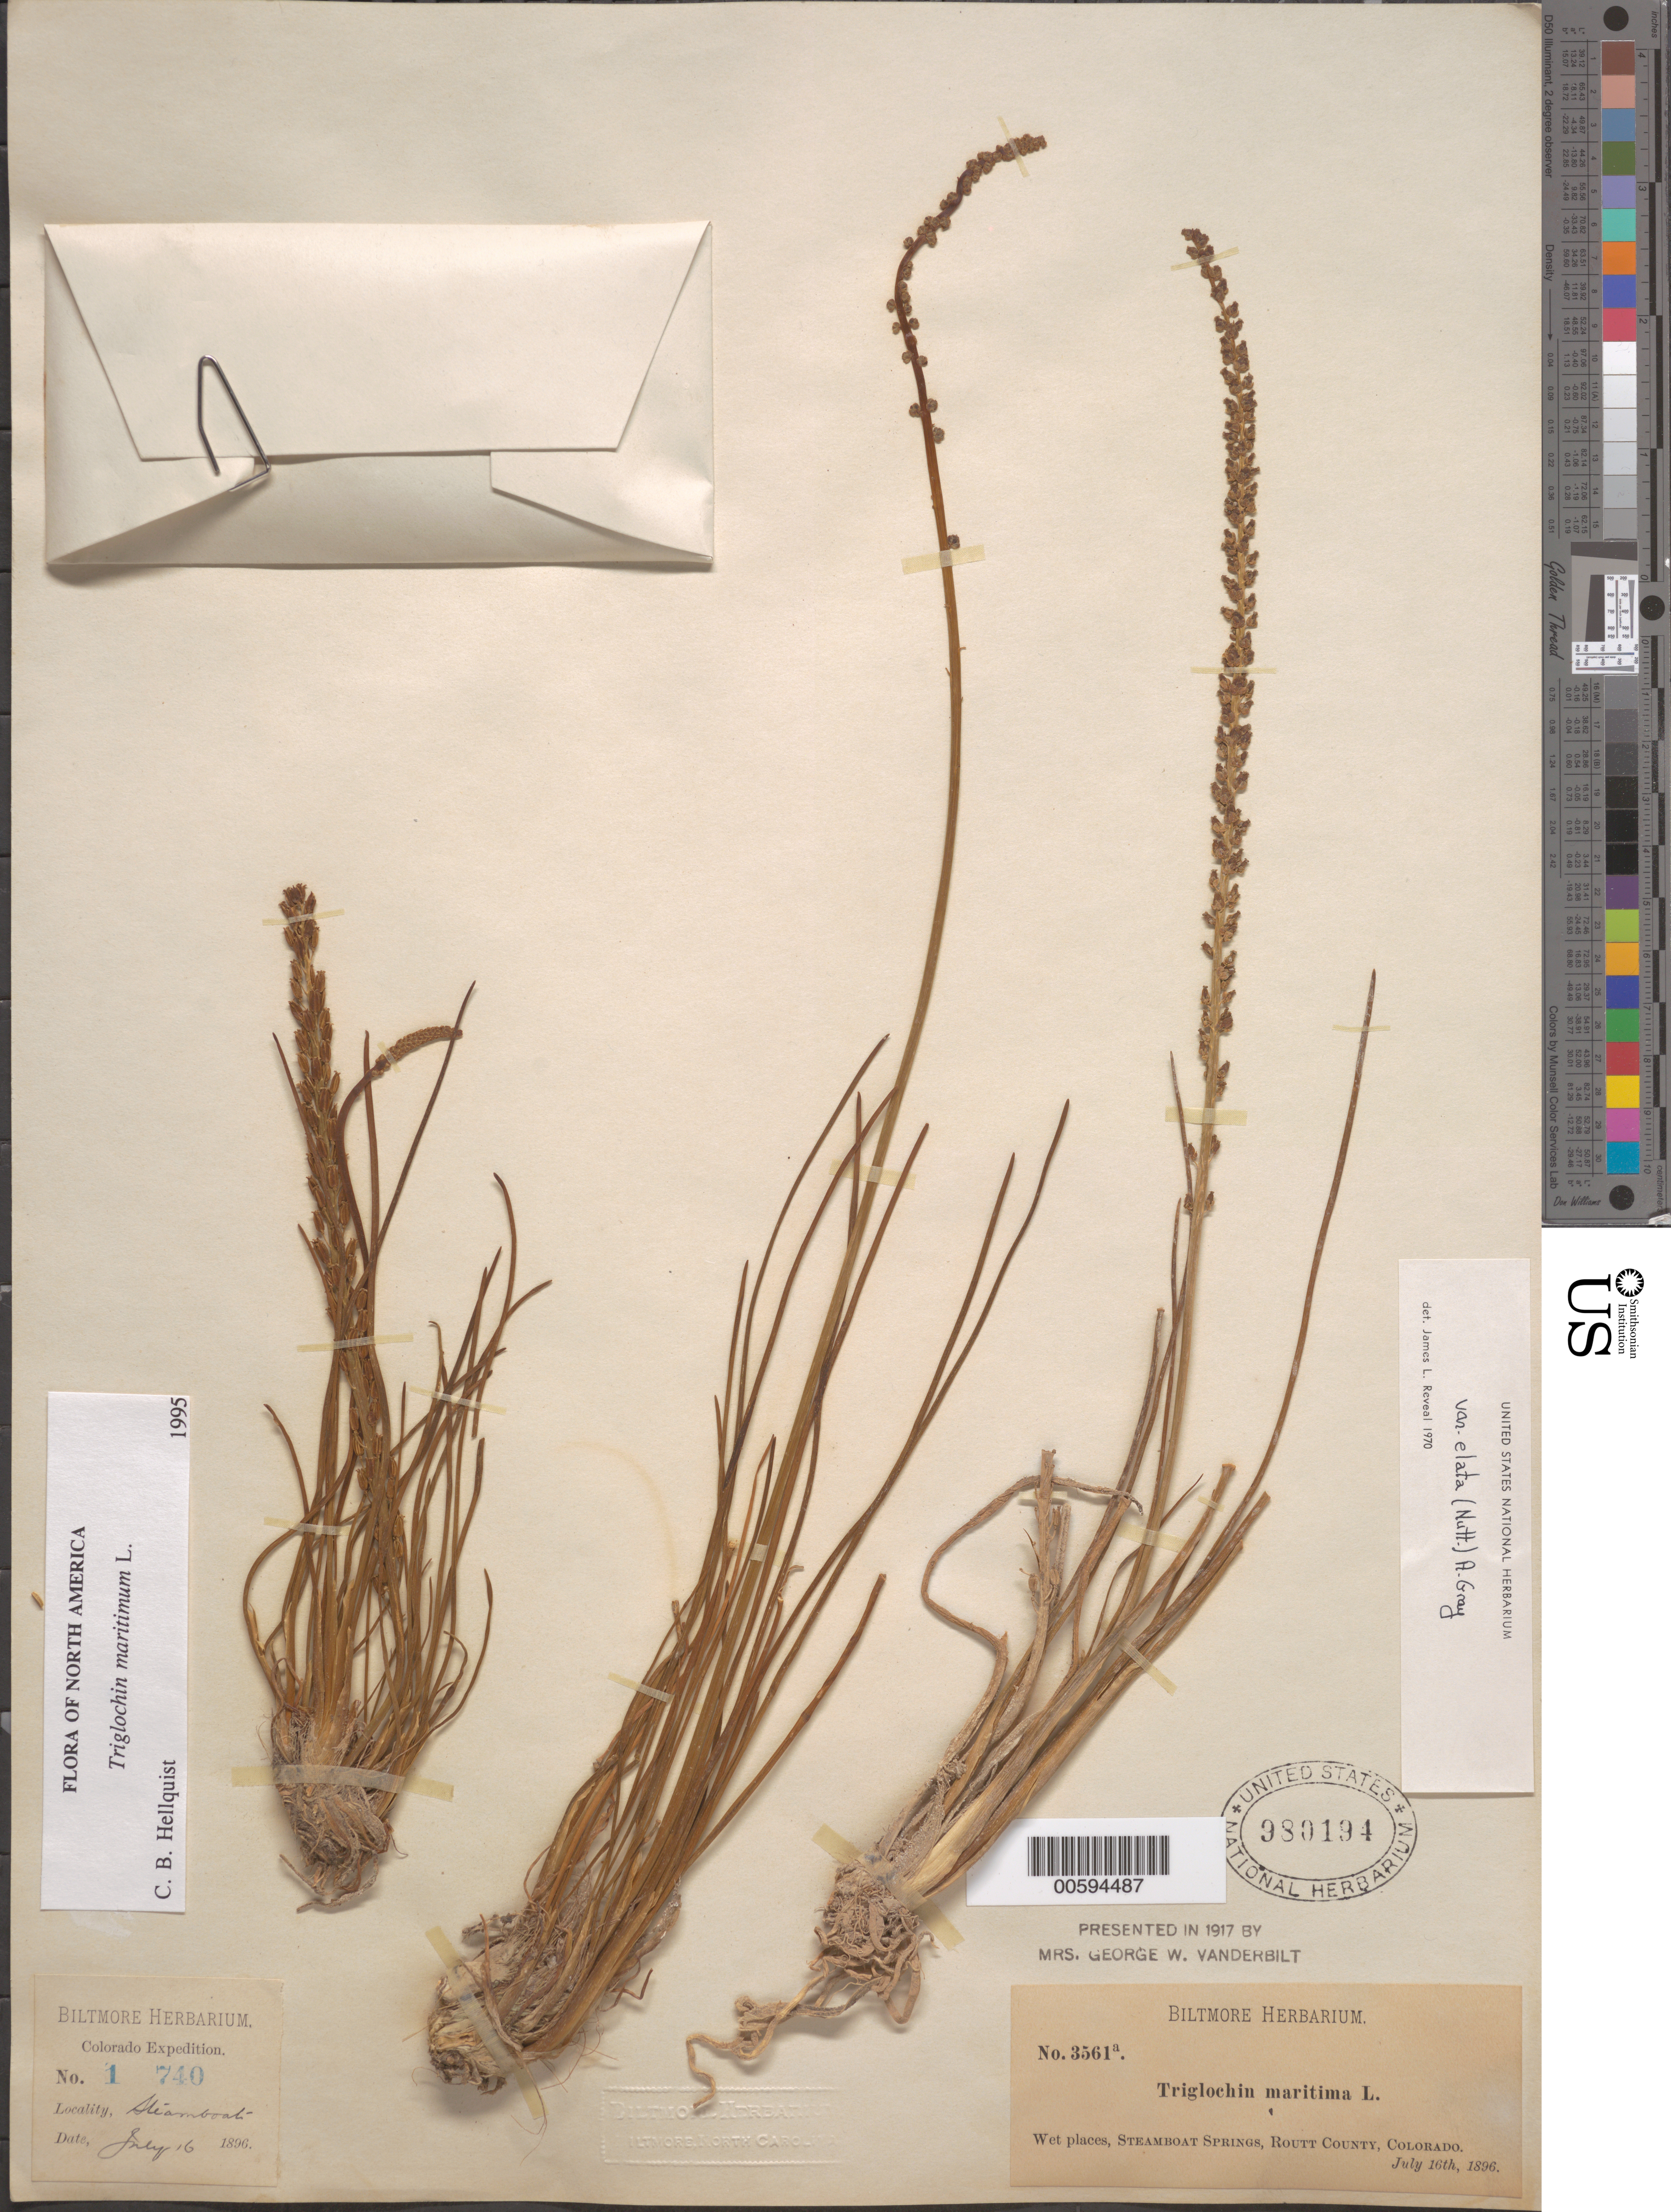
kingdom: Plantae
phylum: Tracheophyta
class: Liliopsida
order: Alismatales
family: Juncaginaceae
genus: Triglochin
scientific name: Triglochin maritima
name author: L.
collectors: G. Vanderbilt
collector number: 3561a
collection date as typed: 16 Jul 1896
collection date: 1896-07-16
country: United States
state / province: Colorado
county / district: Routt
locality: Steamboat Springs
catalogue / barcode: US 980194